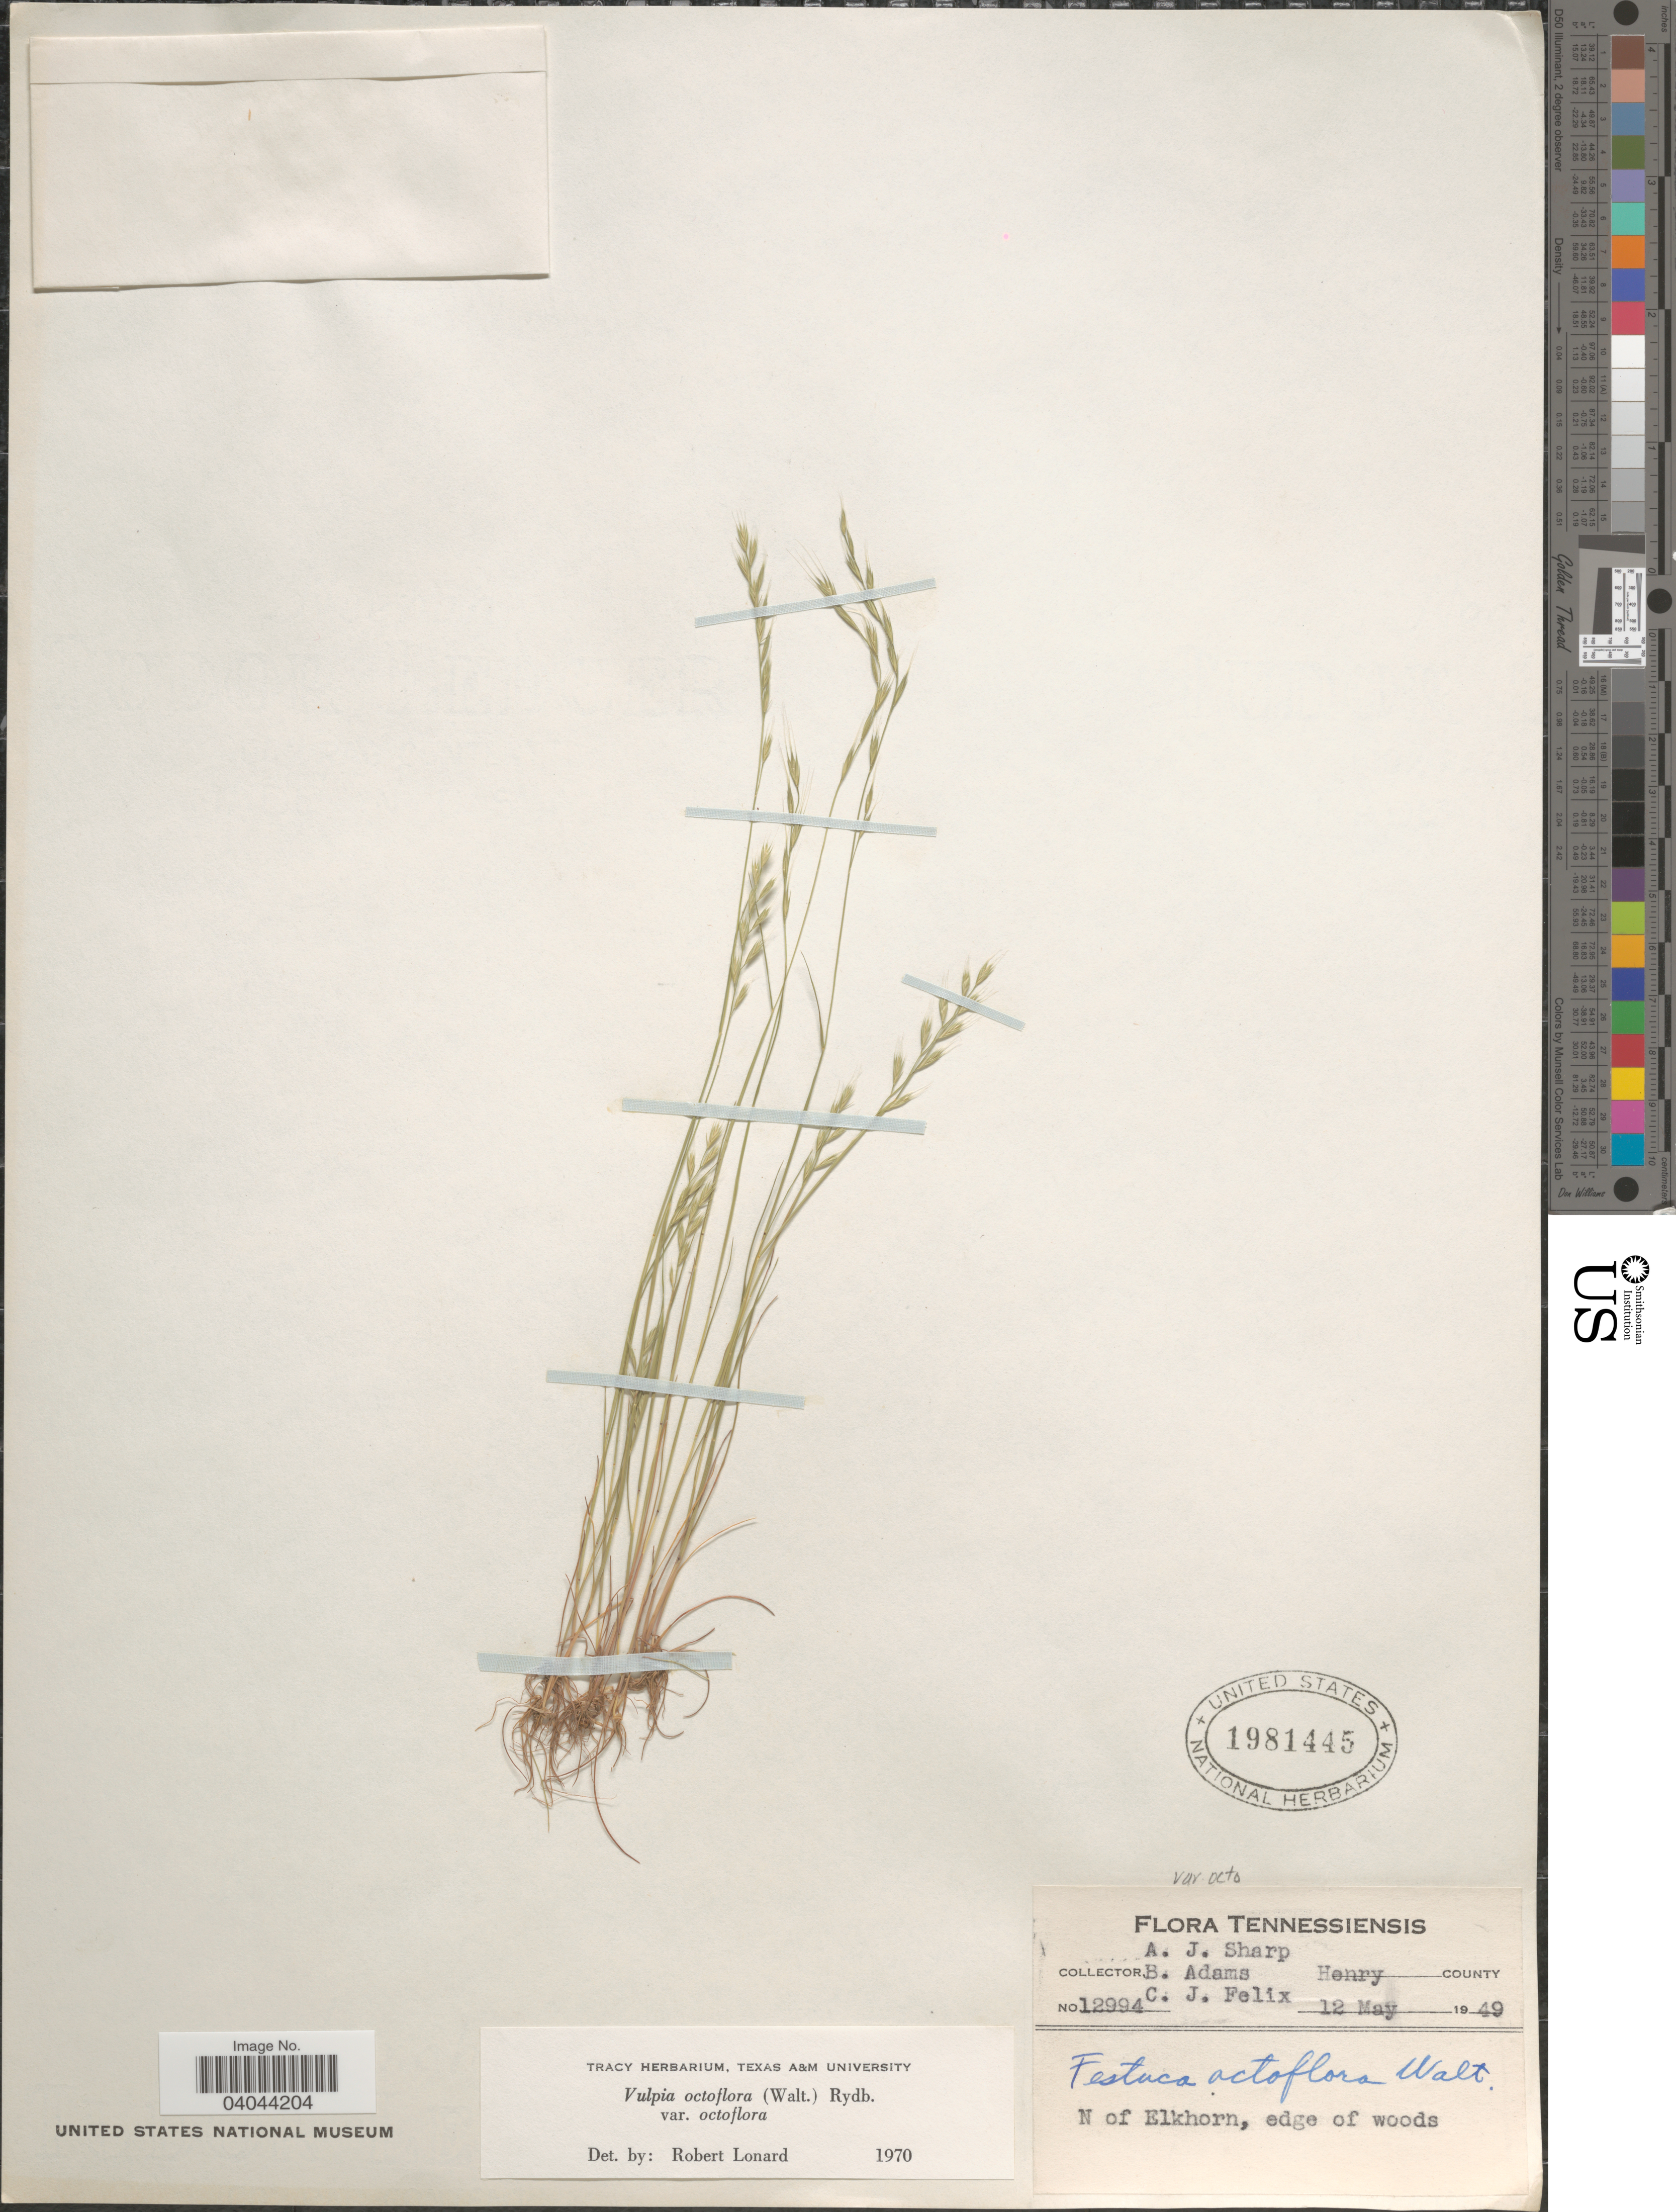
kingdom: Plantae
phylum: Tracheophyta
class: Liliopsida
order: Poales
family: Poaceae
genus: Festuca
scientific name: Festuca octoflora var. octoflora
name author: Walter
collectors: A. J. Sharp, B. Adams & C. Felix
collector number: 12994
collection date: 1949-05-12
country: United States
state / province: Tennessee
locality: Henry County. N of Elkhorn.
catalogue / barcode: US 1981445